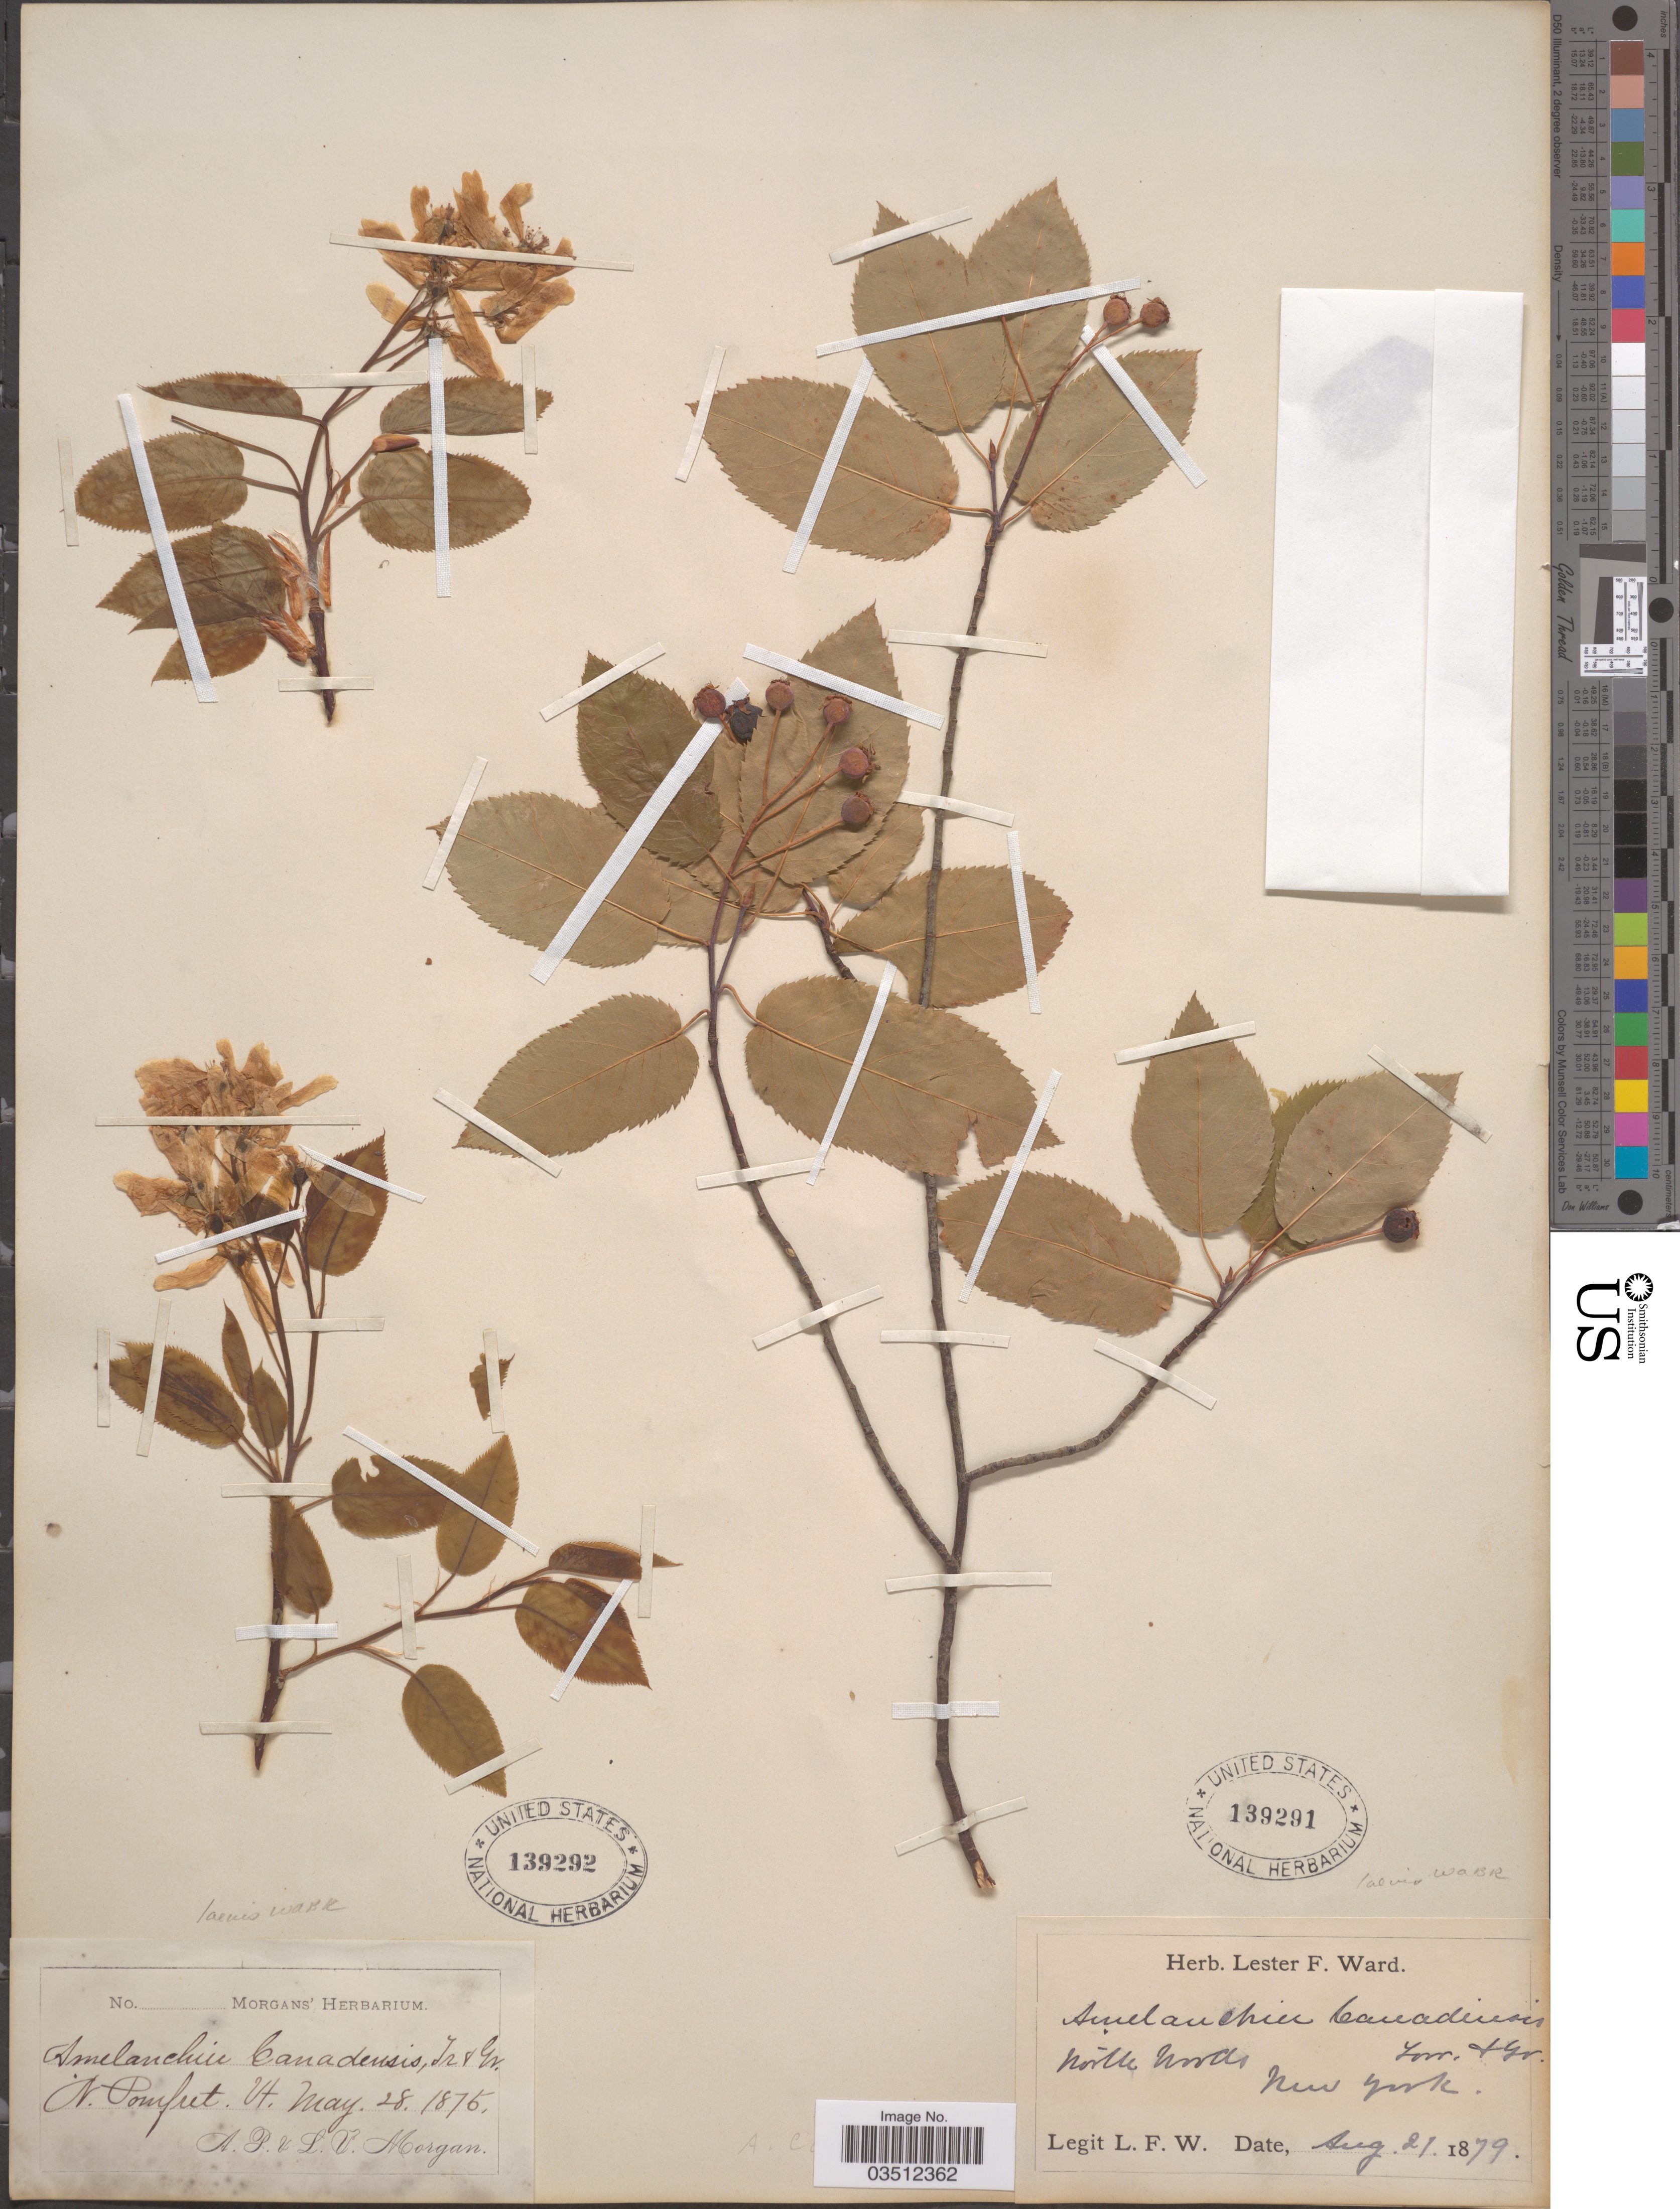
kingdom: Plantae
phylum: Tracheophyta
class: Magnoliopsida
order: Rosales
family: Rosaceae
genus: Amelanchier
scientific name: Amelanchier laevis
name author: Wiegand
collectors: L. F. Ward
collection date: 1879-08-21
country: United States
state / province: New York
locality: North Woods.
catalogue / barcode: US 139291